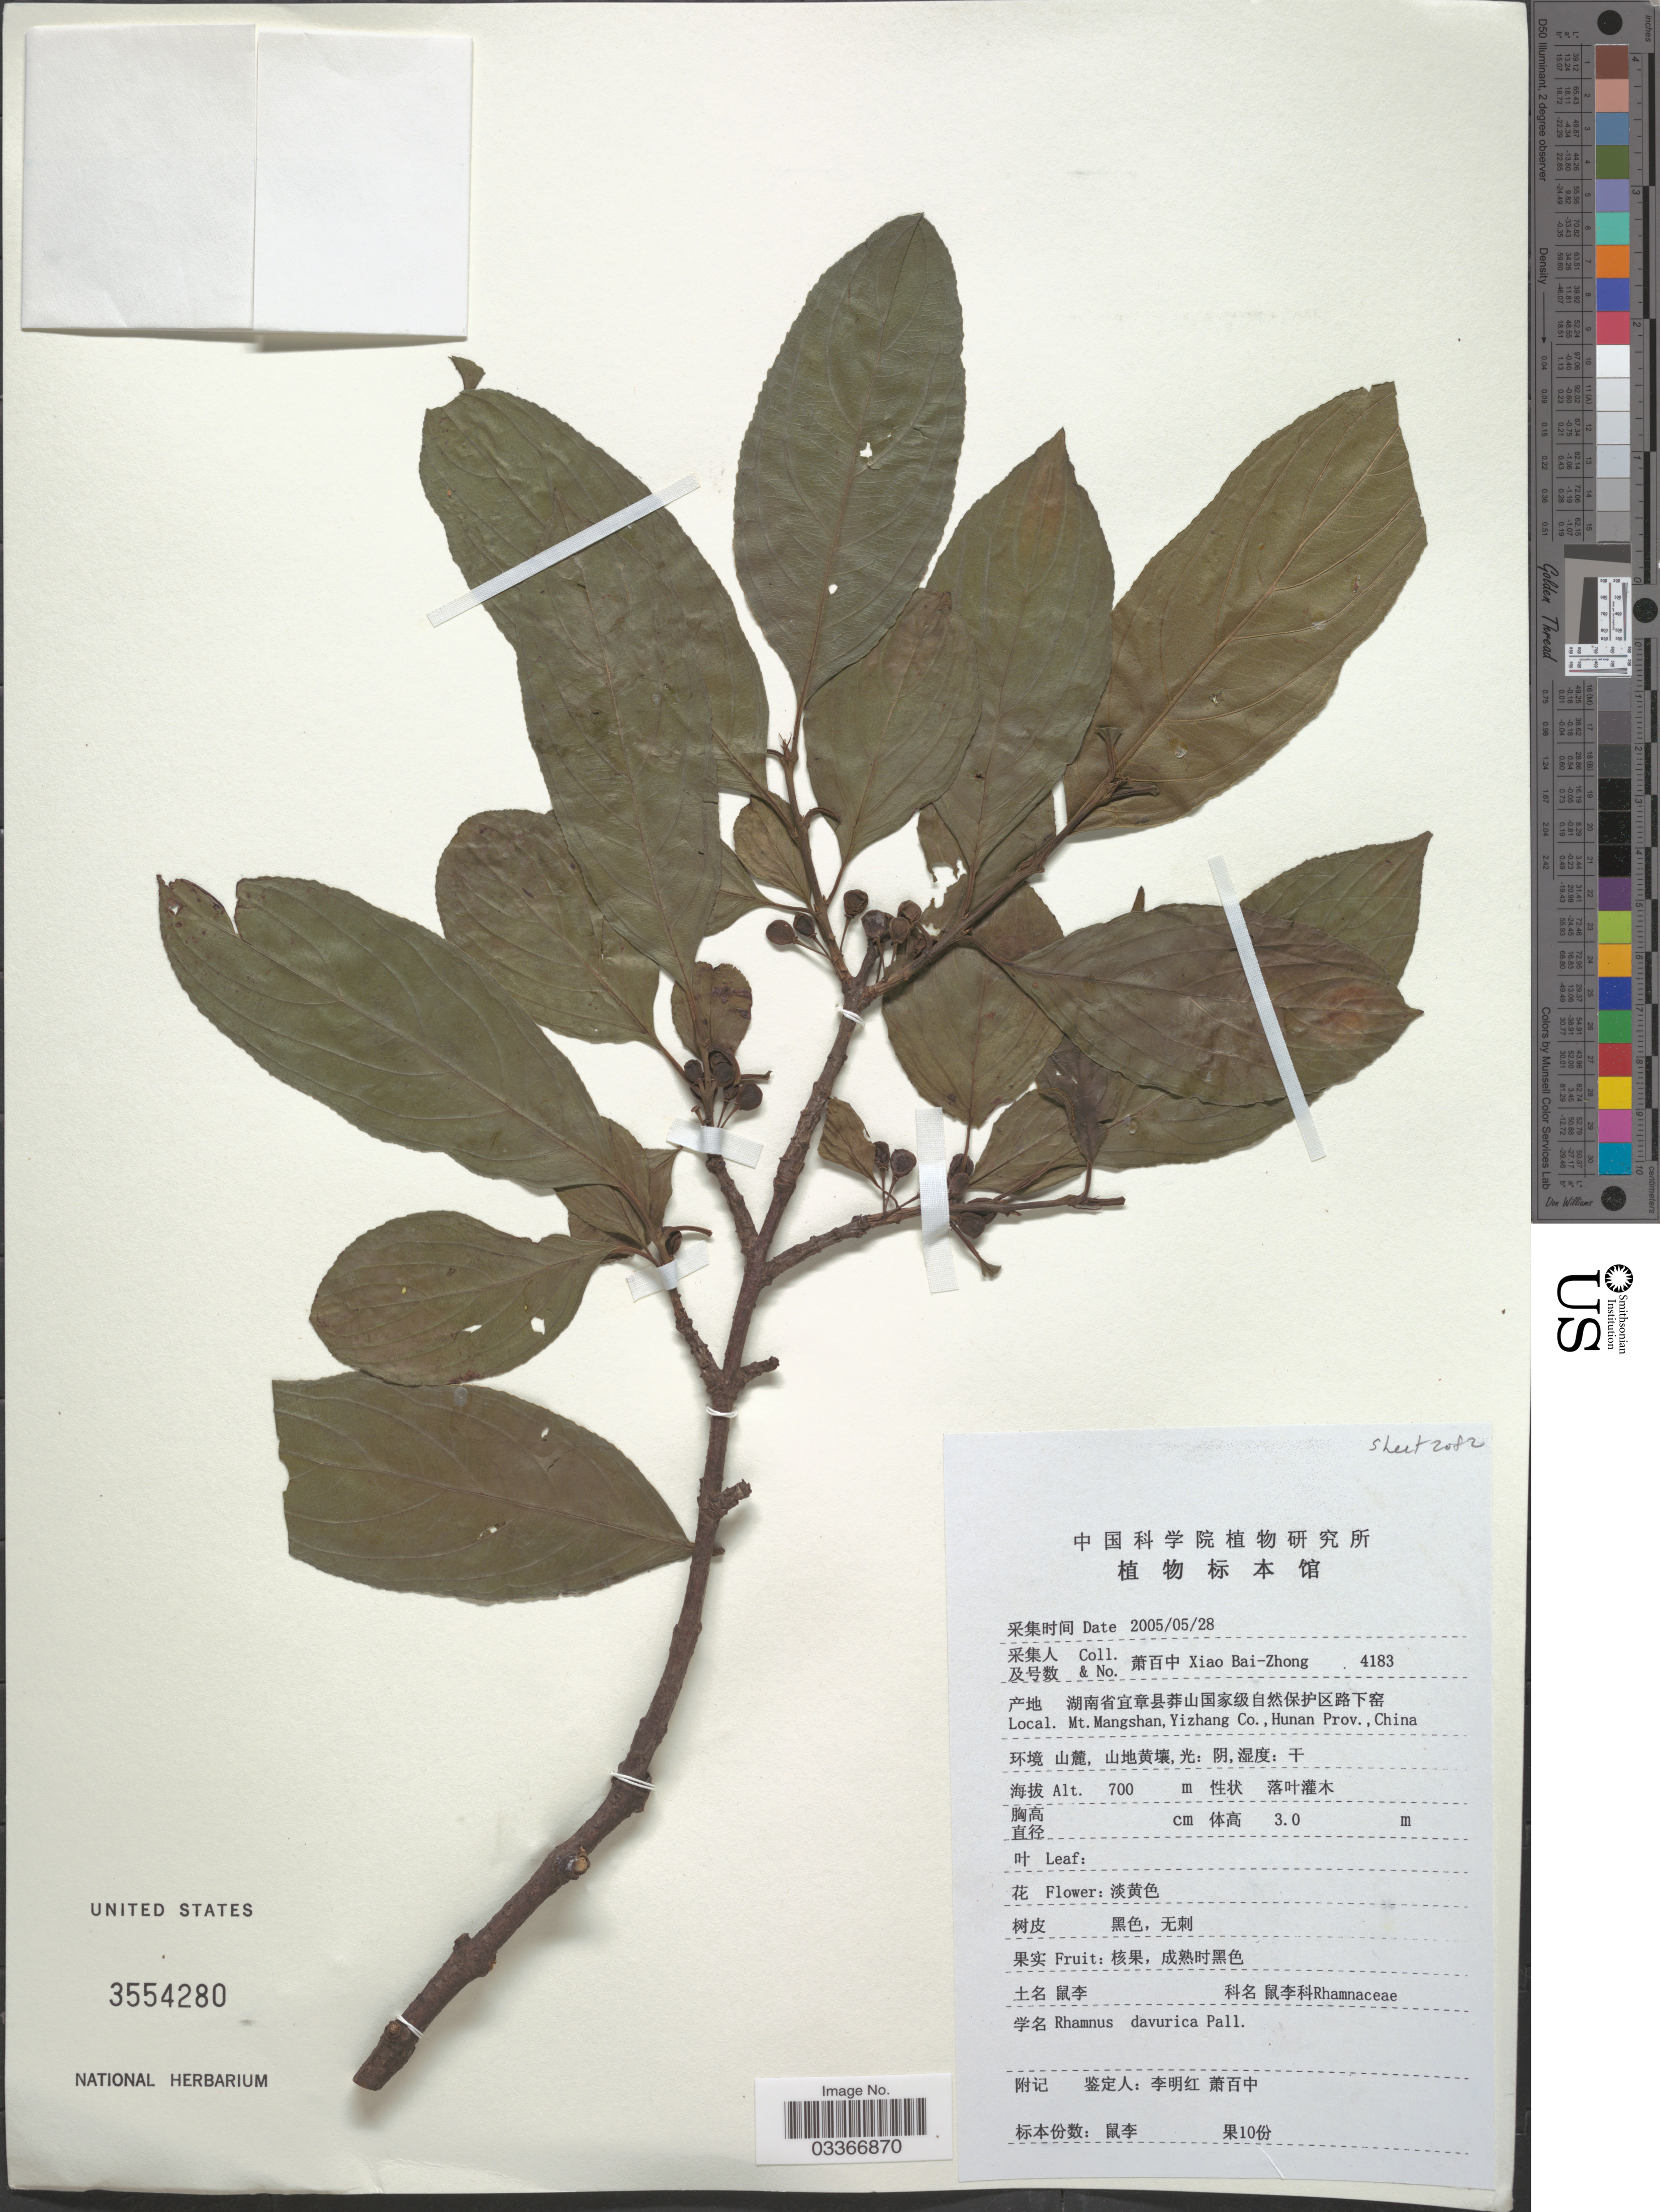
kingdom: Plantae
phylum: Tracheophyta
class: Magnoliopsida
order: Rosales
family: Rhamnaceae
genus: Rhamnus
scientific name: Rhamnus davurica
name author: Pall.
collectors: B. Z. Xiao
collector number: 4183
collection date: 2005-05-28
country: China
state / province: Hunan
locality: Mt. Mangshan, Yizhang Co.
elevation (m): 700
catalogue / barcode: US 3554280